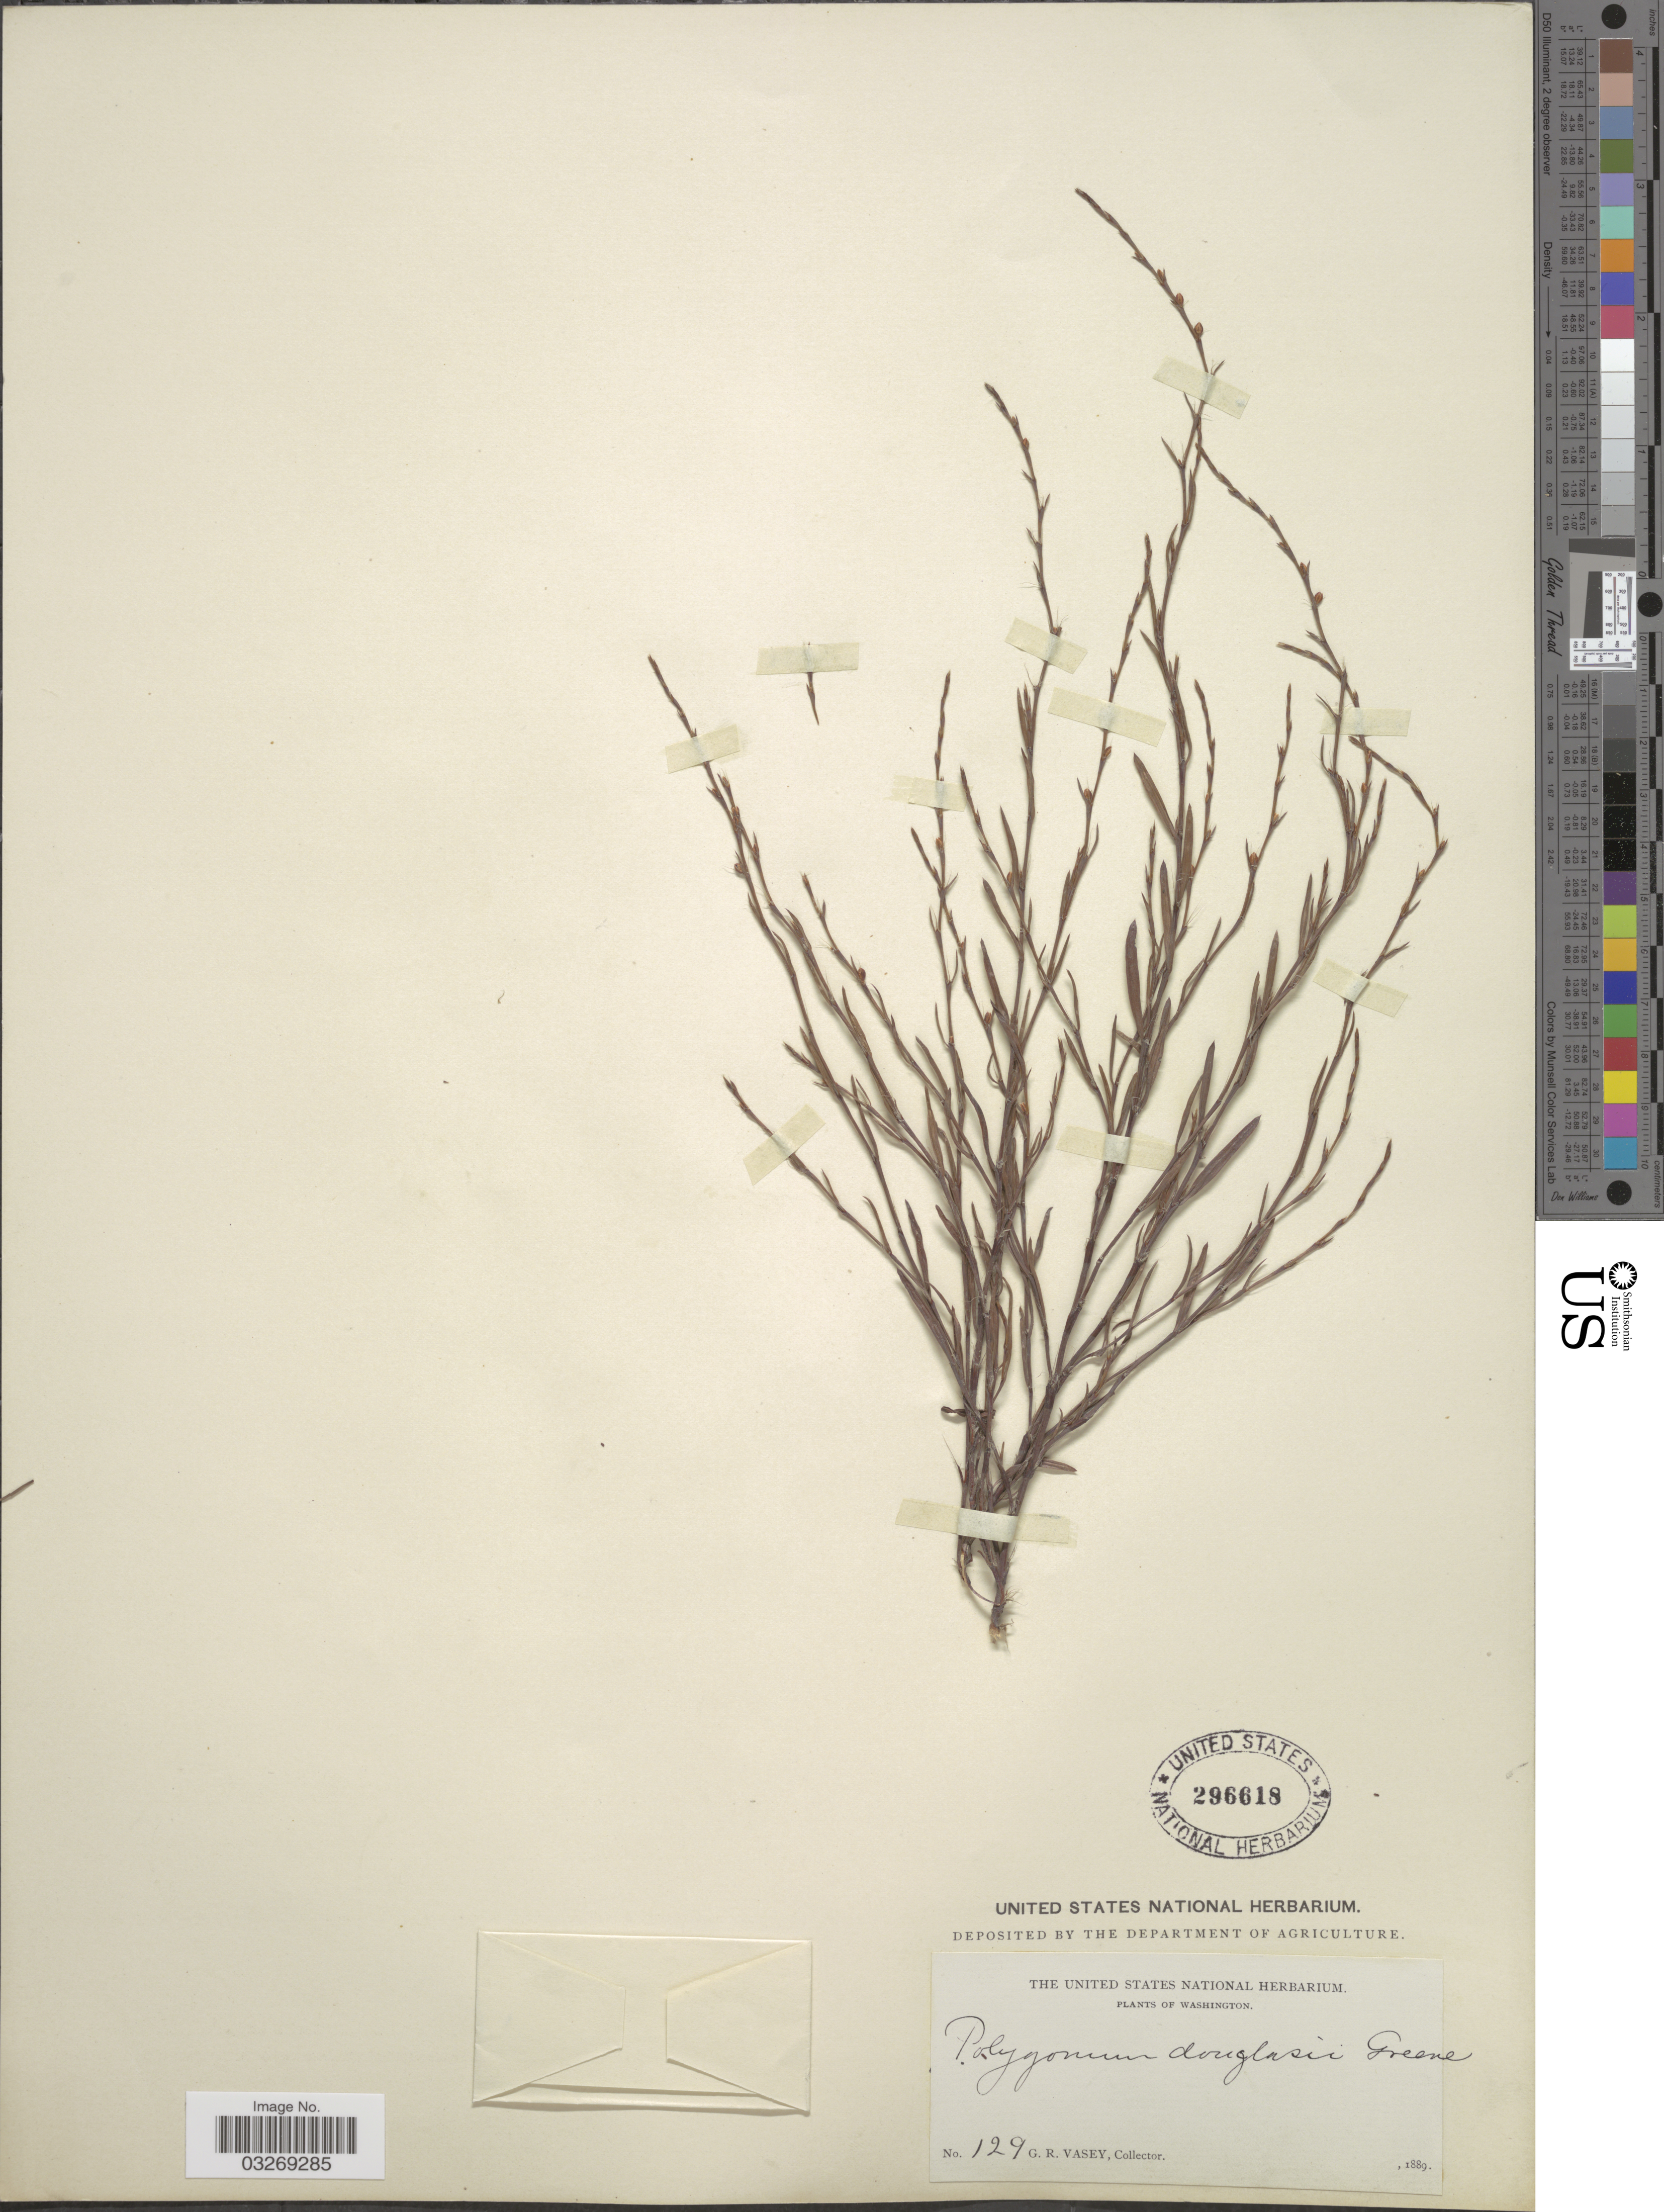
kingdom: Plantae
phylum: Tracheophyta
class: Magnoliopsida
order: Caryophyllales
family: Polygonaceae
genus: Polygonum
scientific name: Polygonum douglasii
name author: Greene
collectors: G. R. Vasey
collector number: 129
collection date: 1889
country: United States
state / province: Washington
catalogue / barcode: US 296618